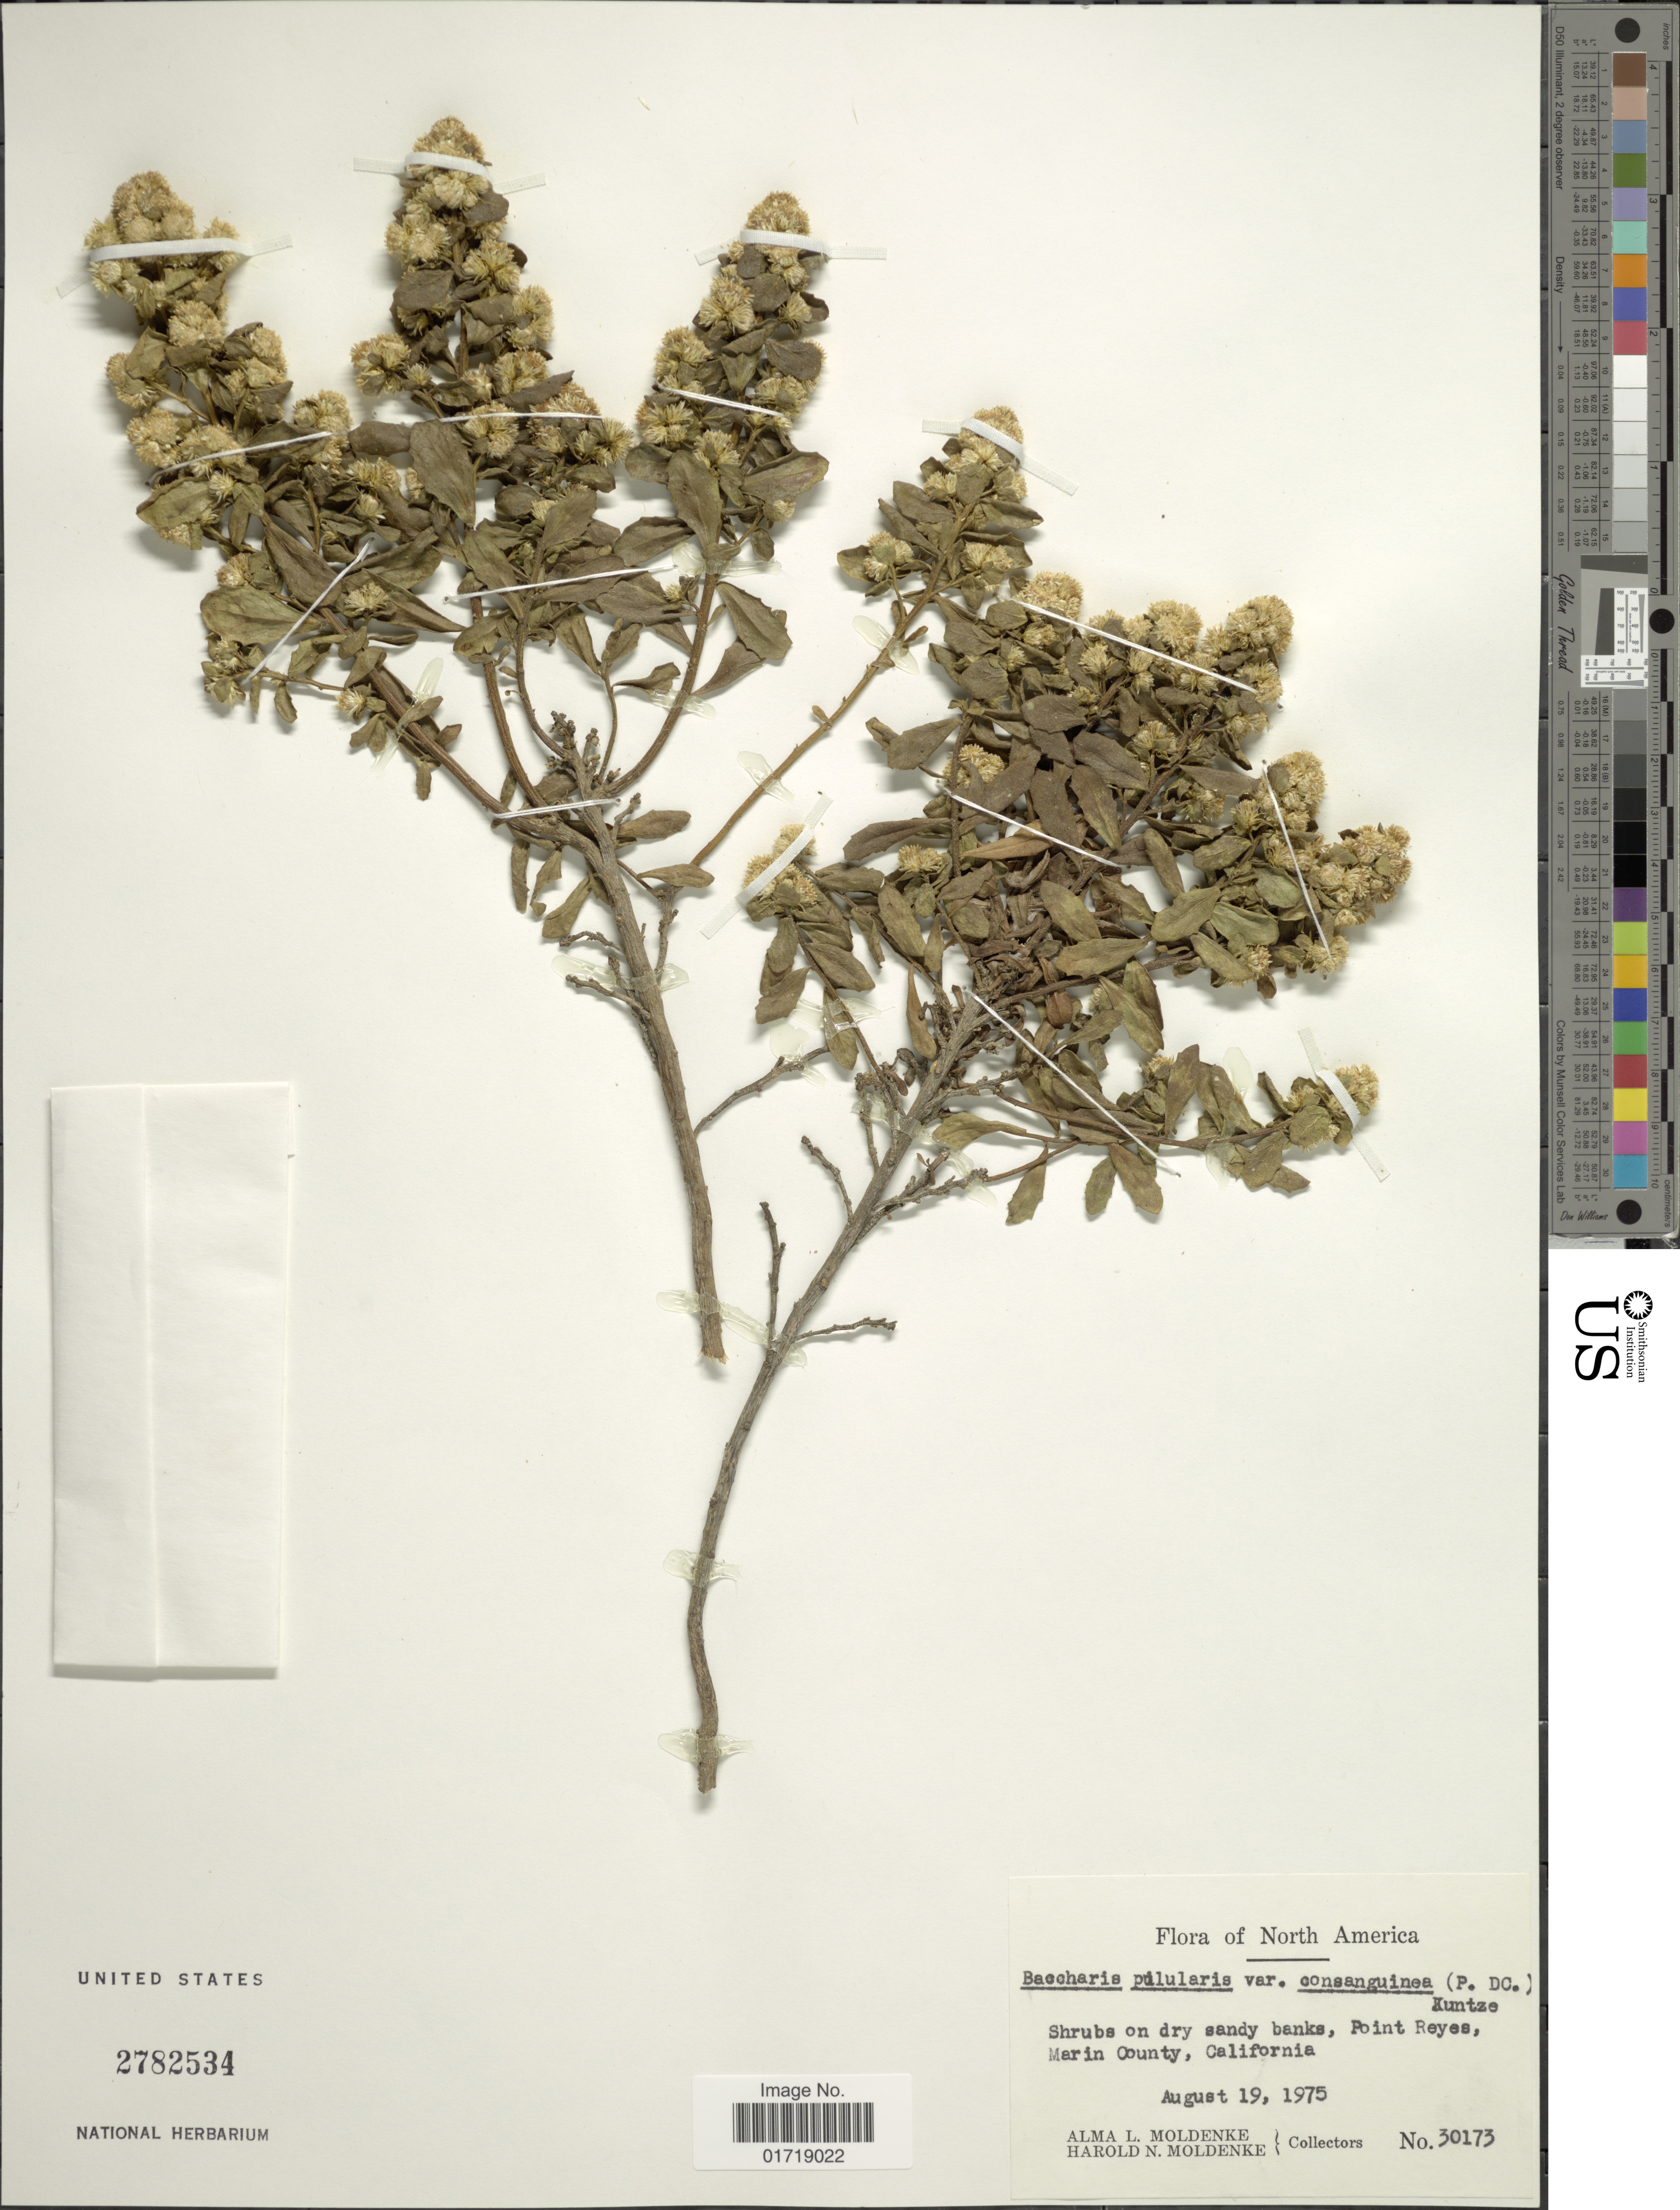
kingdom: Plantae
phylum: Tracheophyta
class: Magnoliopsida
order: Asterales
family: Asteraceae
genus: Baccharis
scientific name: Baccharis pilularis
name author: DC.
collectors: A. L. Moldenke & H. N. Moldenke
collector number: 30173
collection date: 1975-08-19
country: United States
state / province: California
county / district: Marin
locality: Point Reyes, Marin County, California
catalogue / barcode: US 2782534